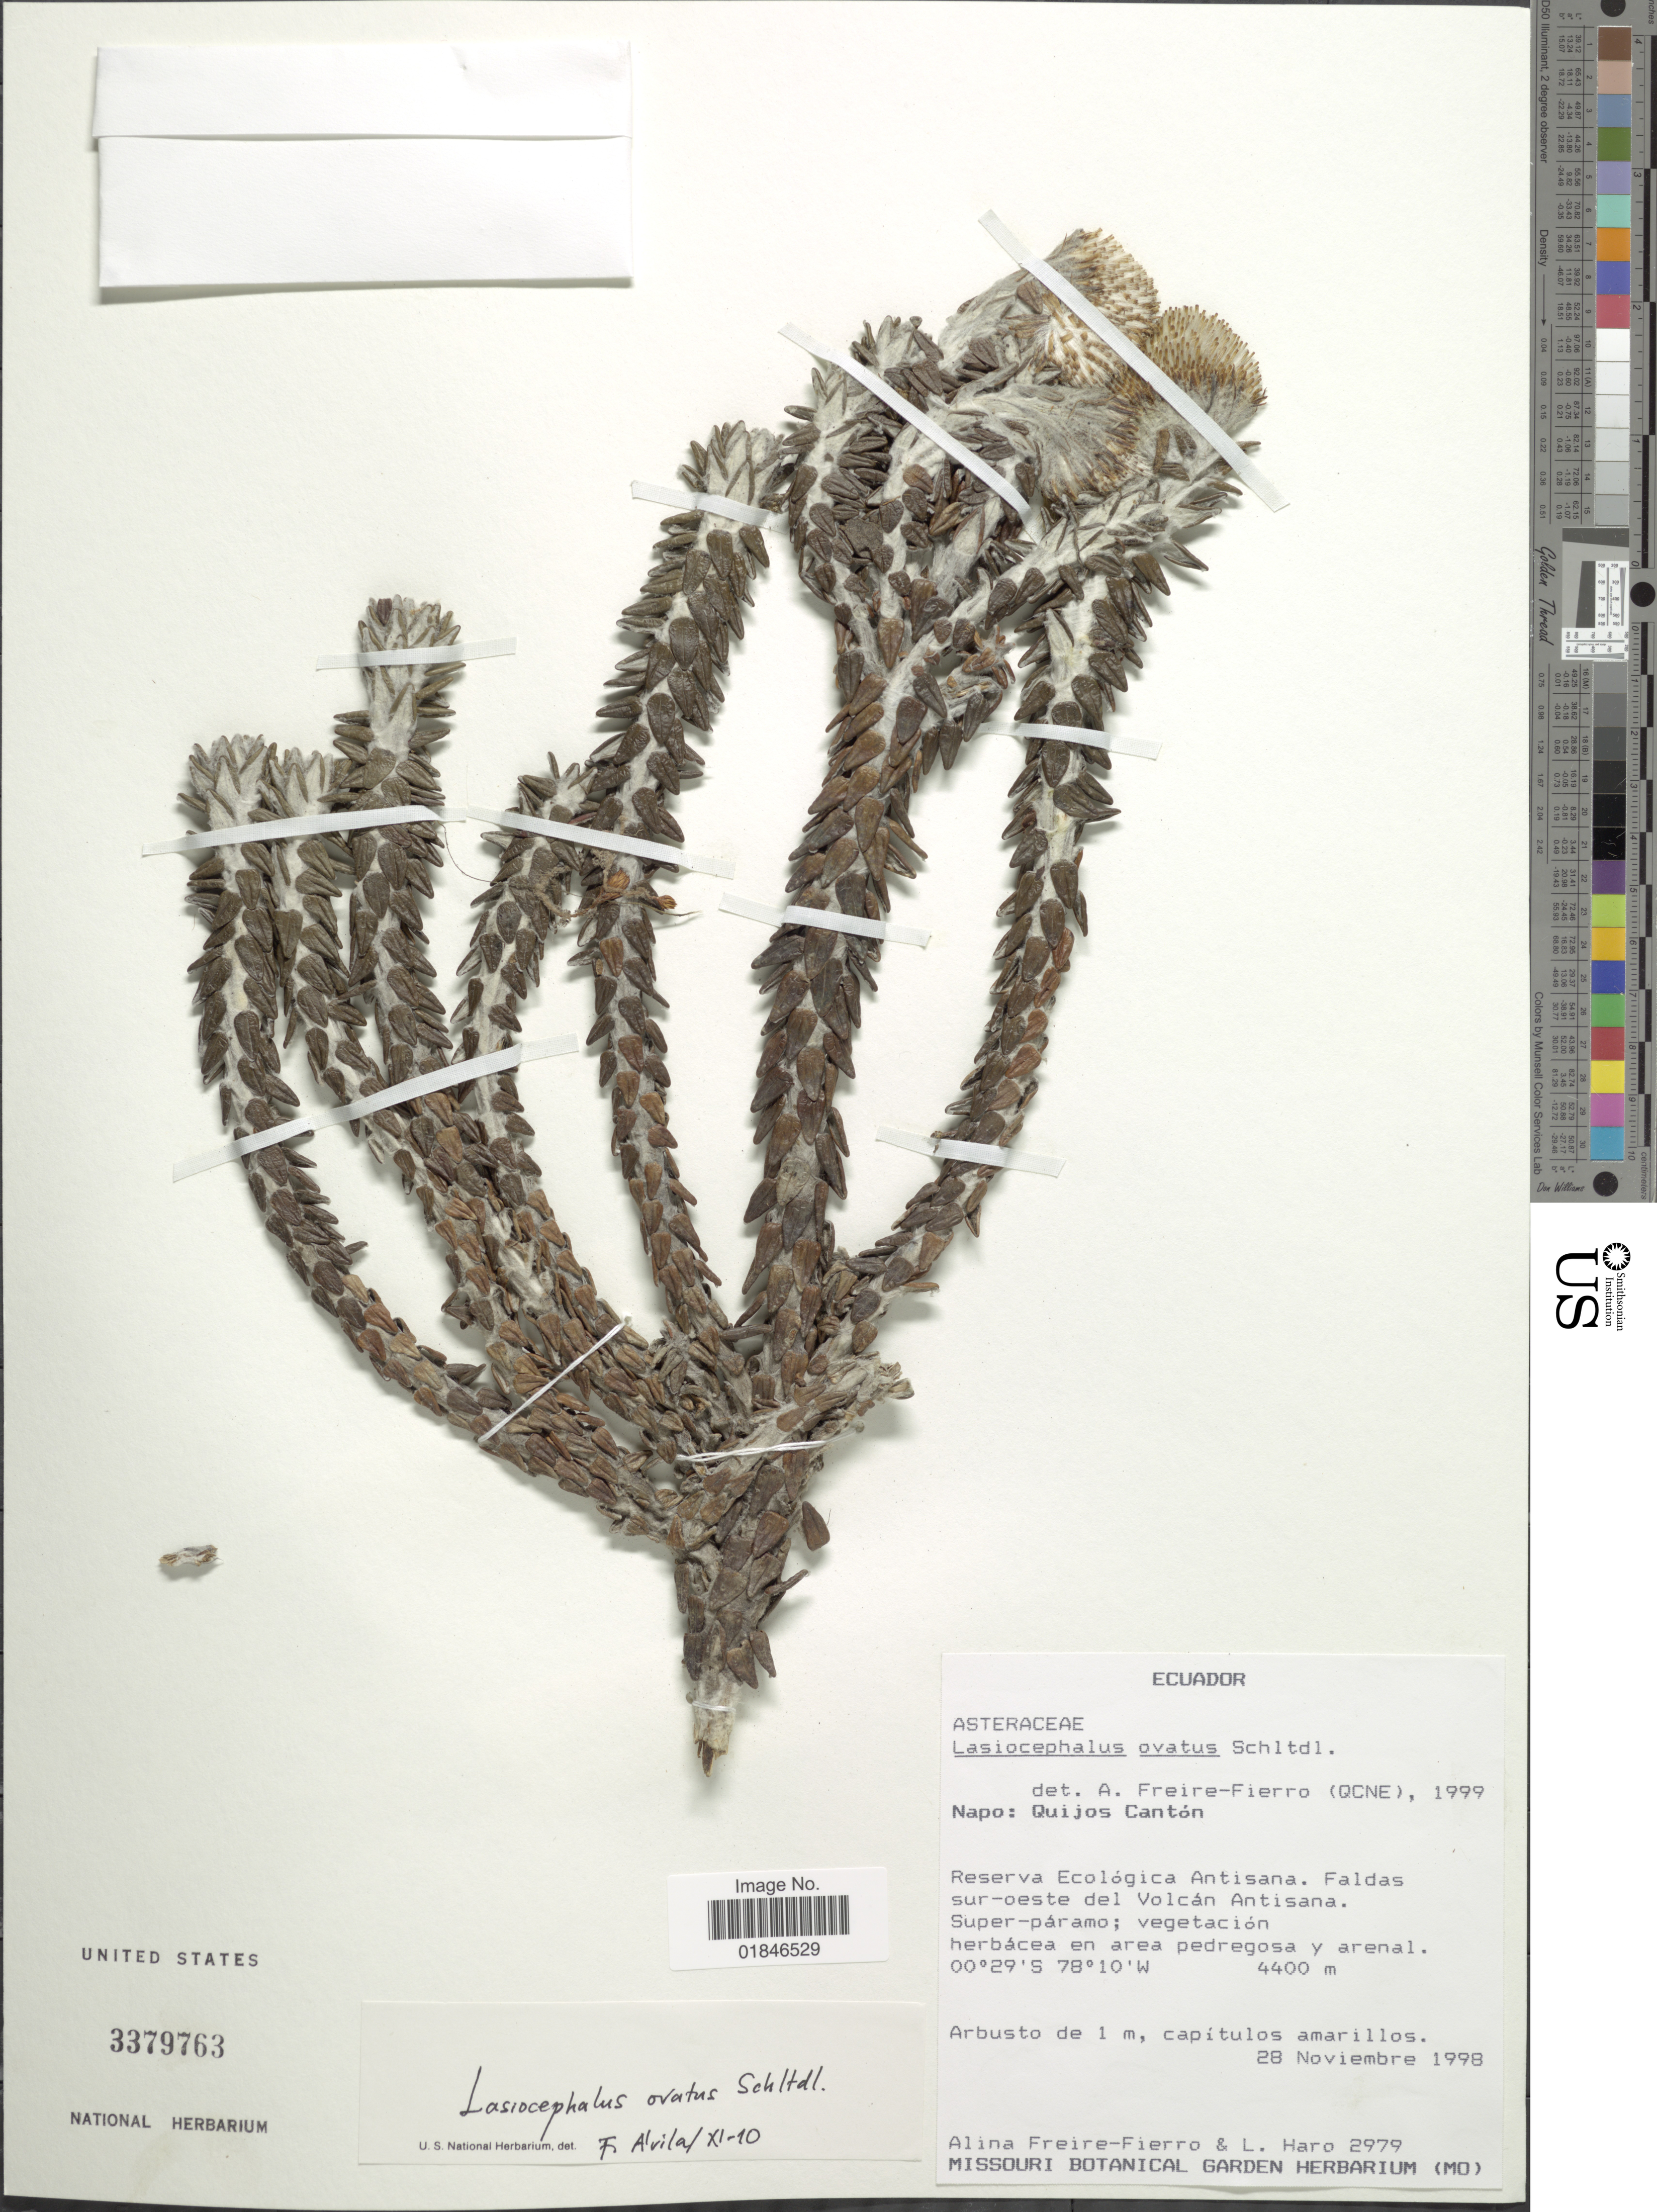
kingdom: Plantae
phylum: Tracheophyta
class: Magnoliopsida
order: Asterales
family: Asteraceae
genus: Senecio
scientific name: Senecio superandinus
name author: Cuatrec.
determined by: Salomon, Luciana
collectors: A. Freire-Fierro & L. Haro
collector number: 2979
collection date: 1998-11-28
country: Ecuador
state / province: Napo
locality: Napo: Quijos Canton. Reserva Ecologica Antisana. Faldas sur-oeste del Volcan Antisana..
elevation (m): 4400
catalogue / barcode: US 3379763